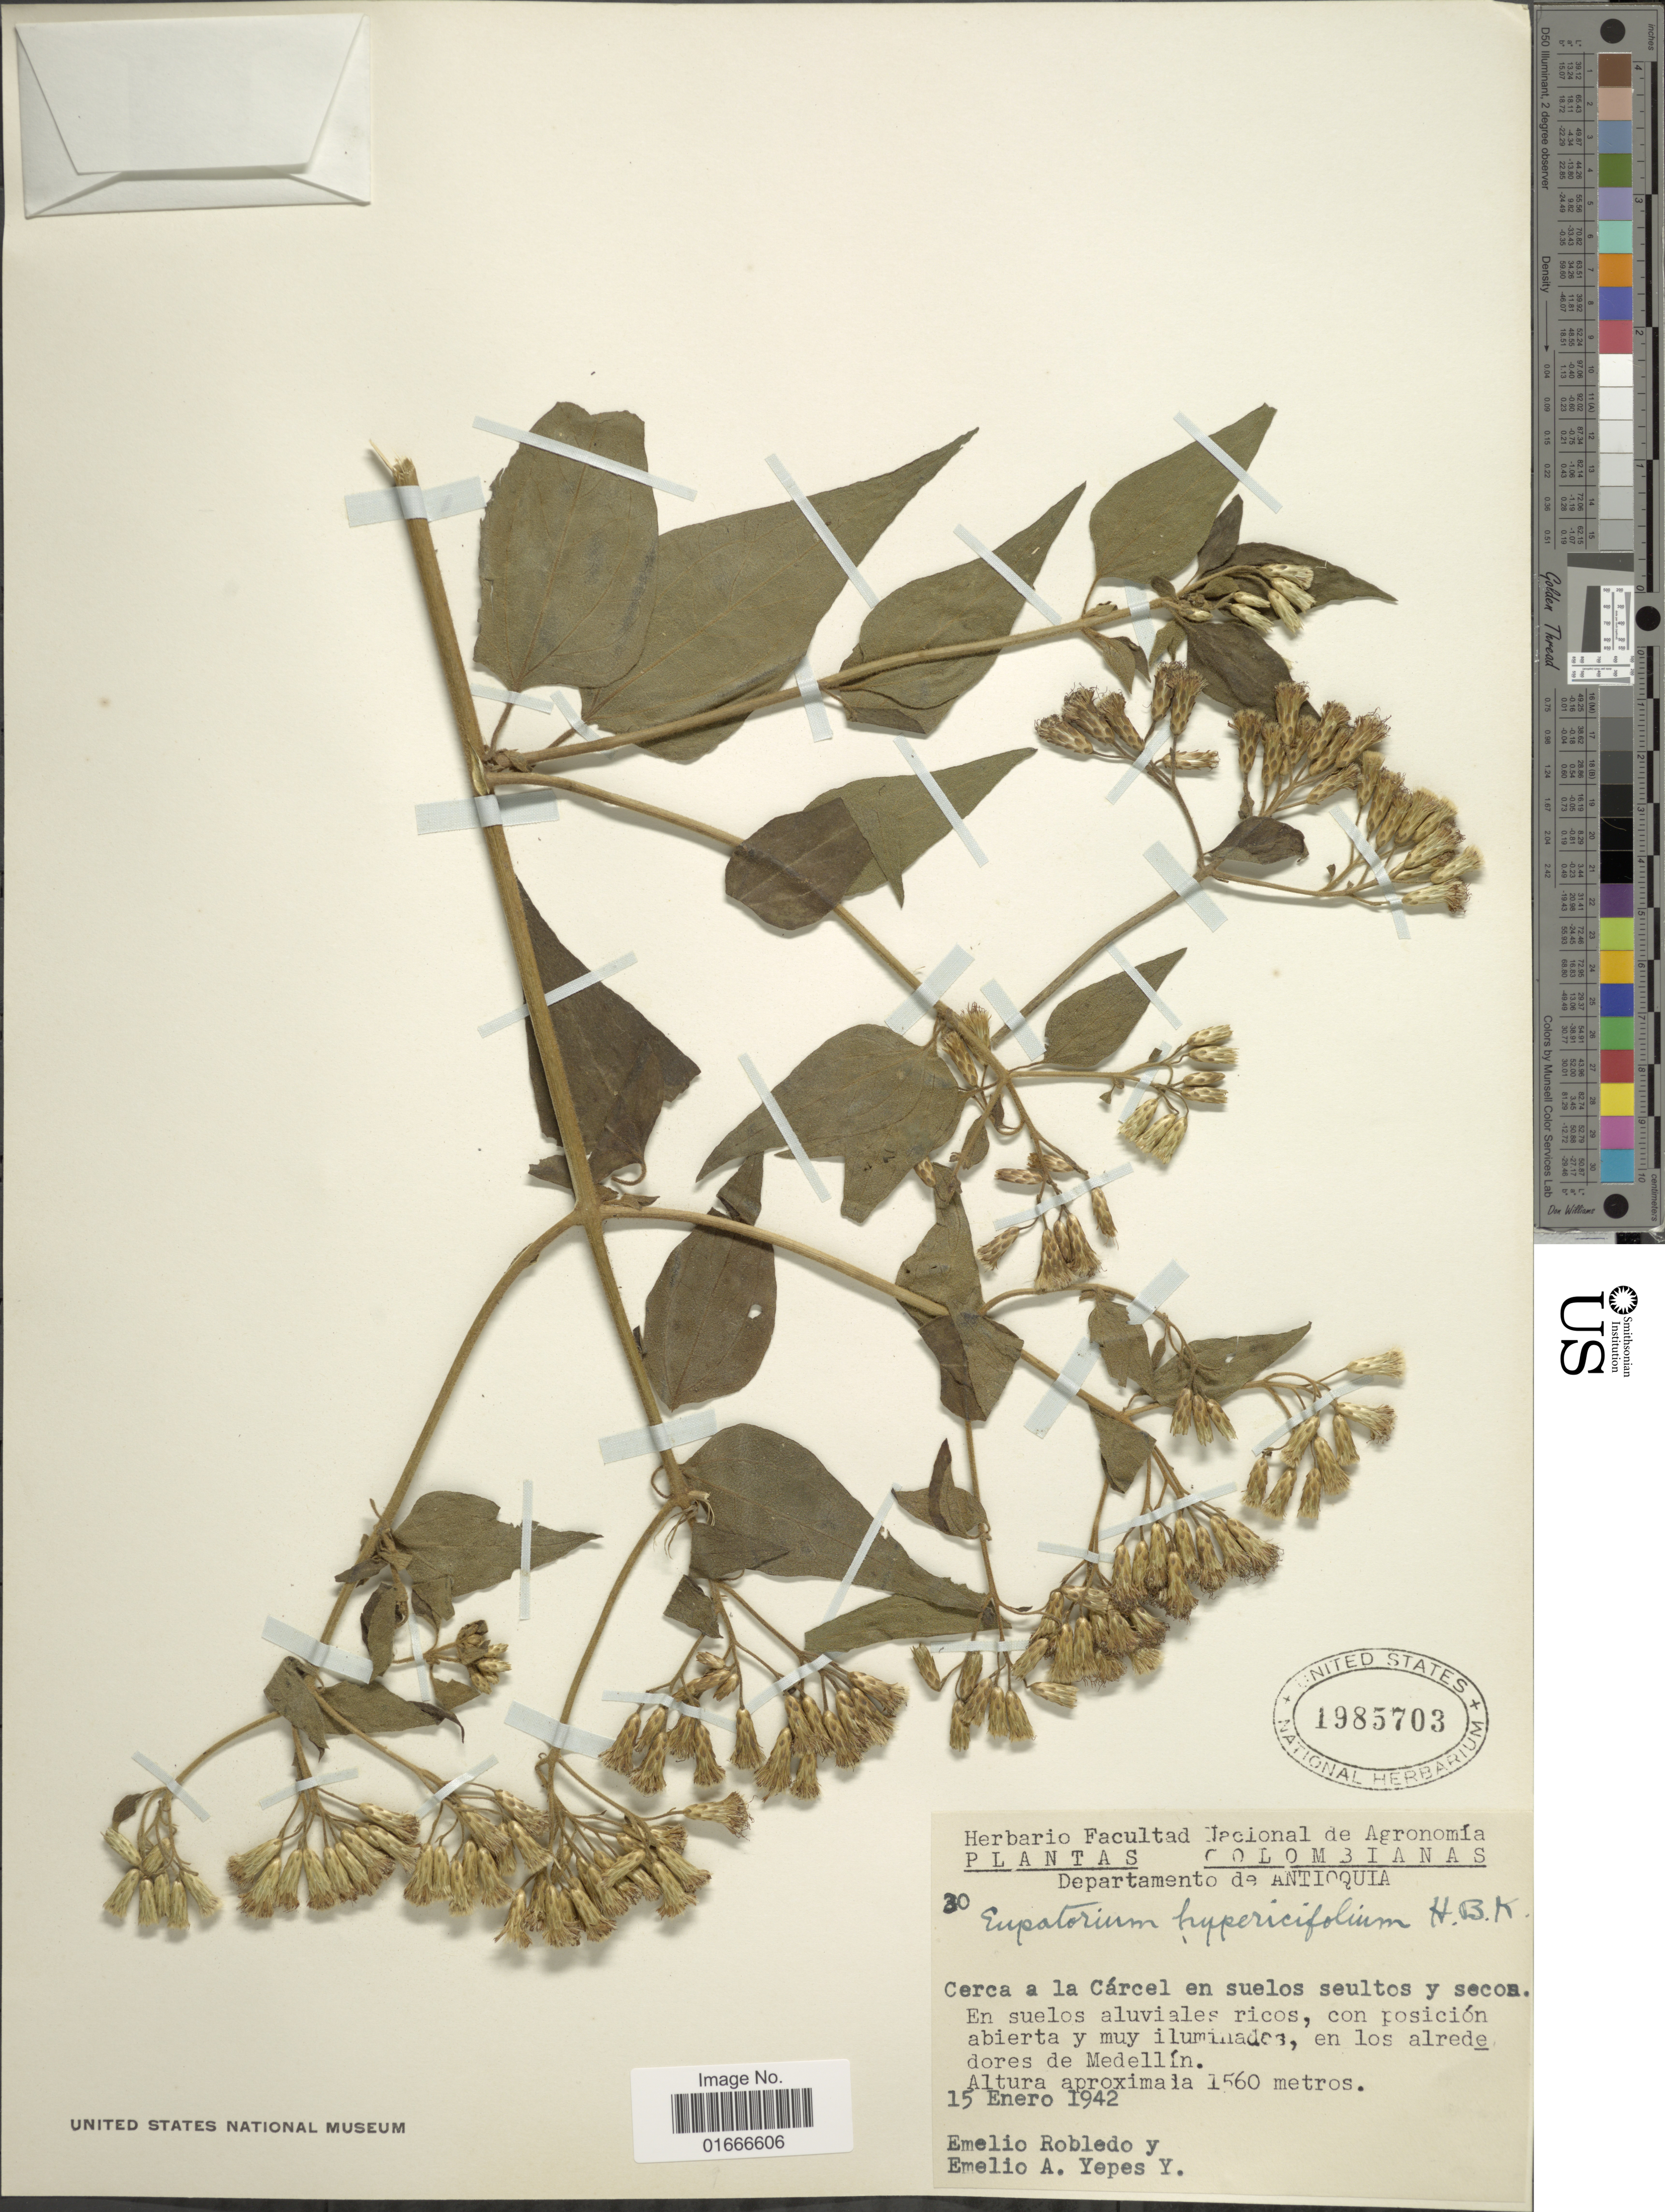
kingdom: Plantae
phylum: Tracheophyta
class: Magnoliopsida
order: Asterales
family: Asteraceae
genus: Chromolaena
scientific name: Chromolaena hypericifolia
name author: (Kunth) R.M. King & H. Rob.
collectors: E. Robledo & E. Yepes Y.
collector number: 30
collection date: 1942-01-15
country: Colombia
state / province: Antioquia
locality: En los alrededores de Medellin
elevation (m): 1560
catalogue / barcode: US 1985703